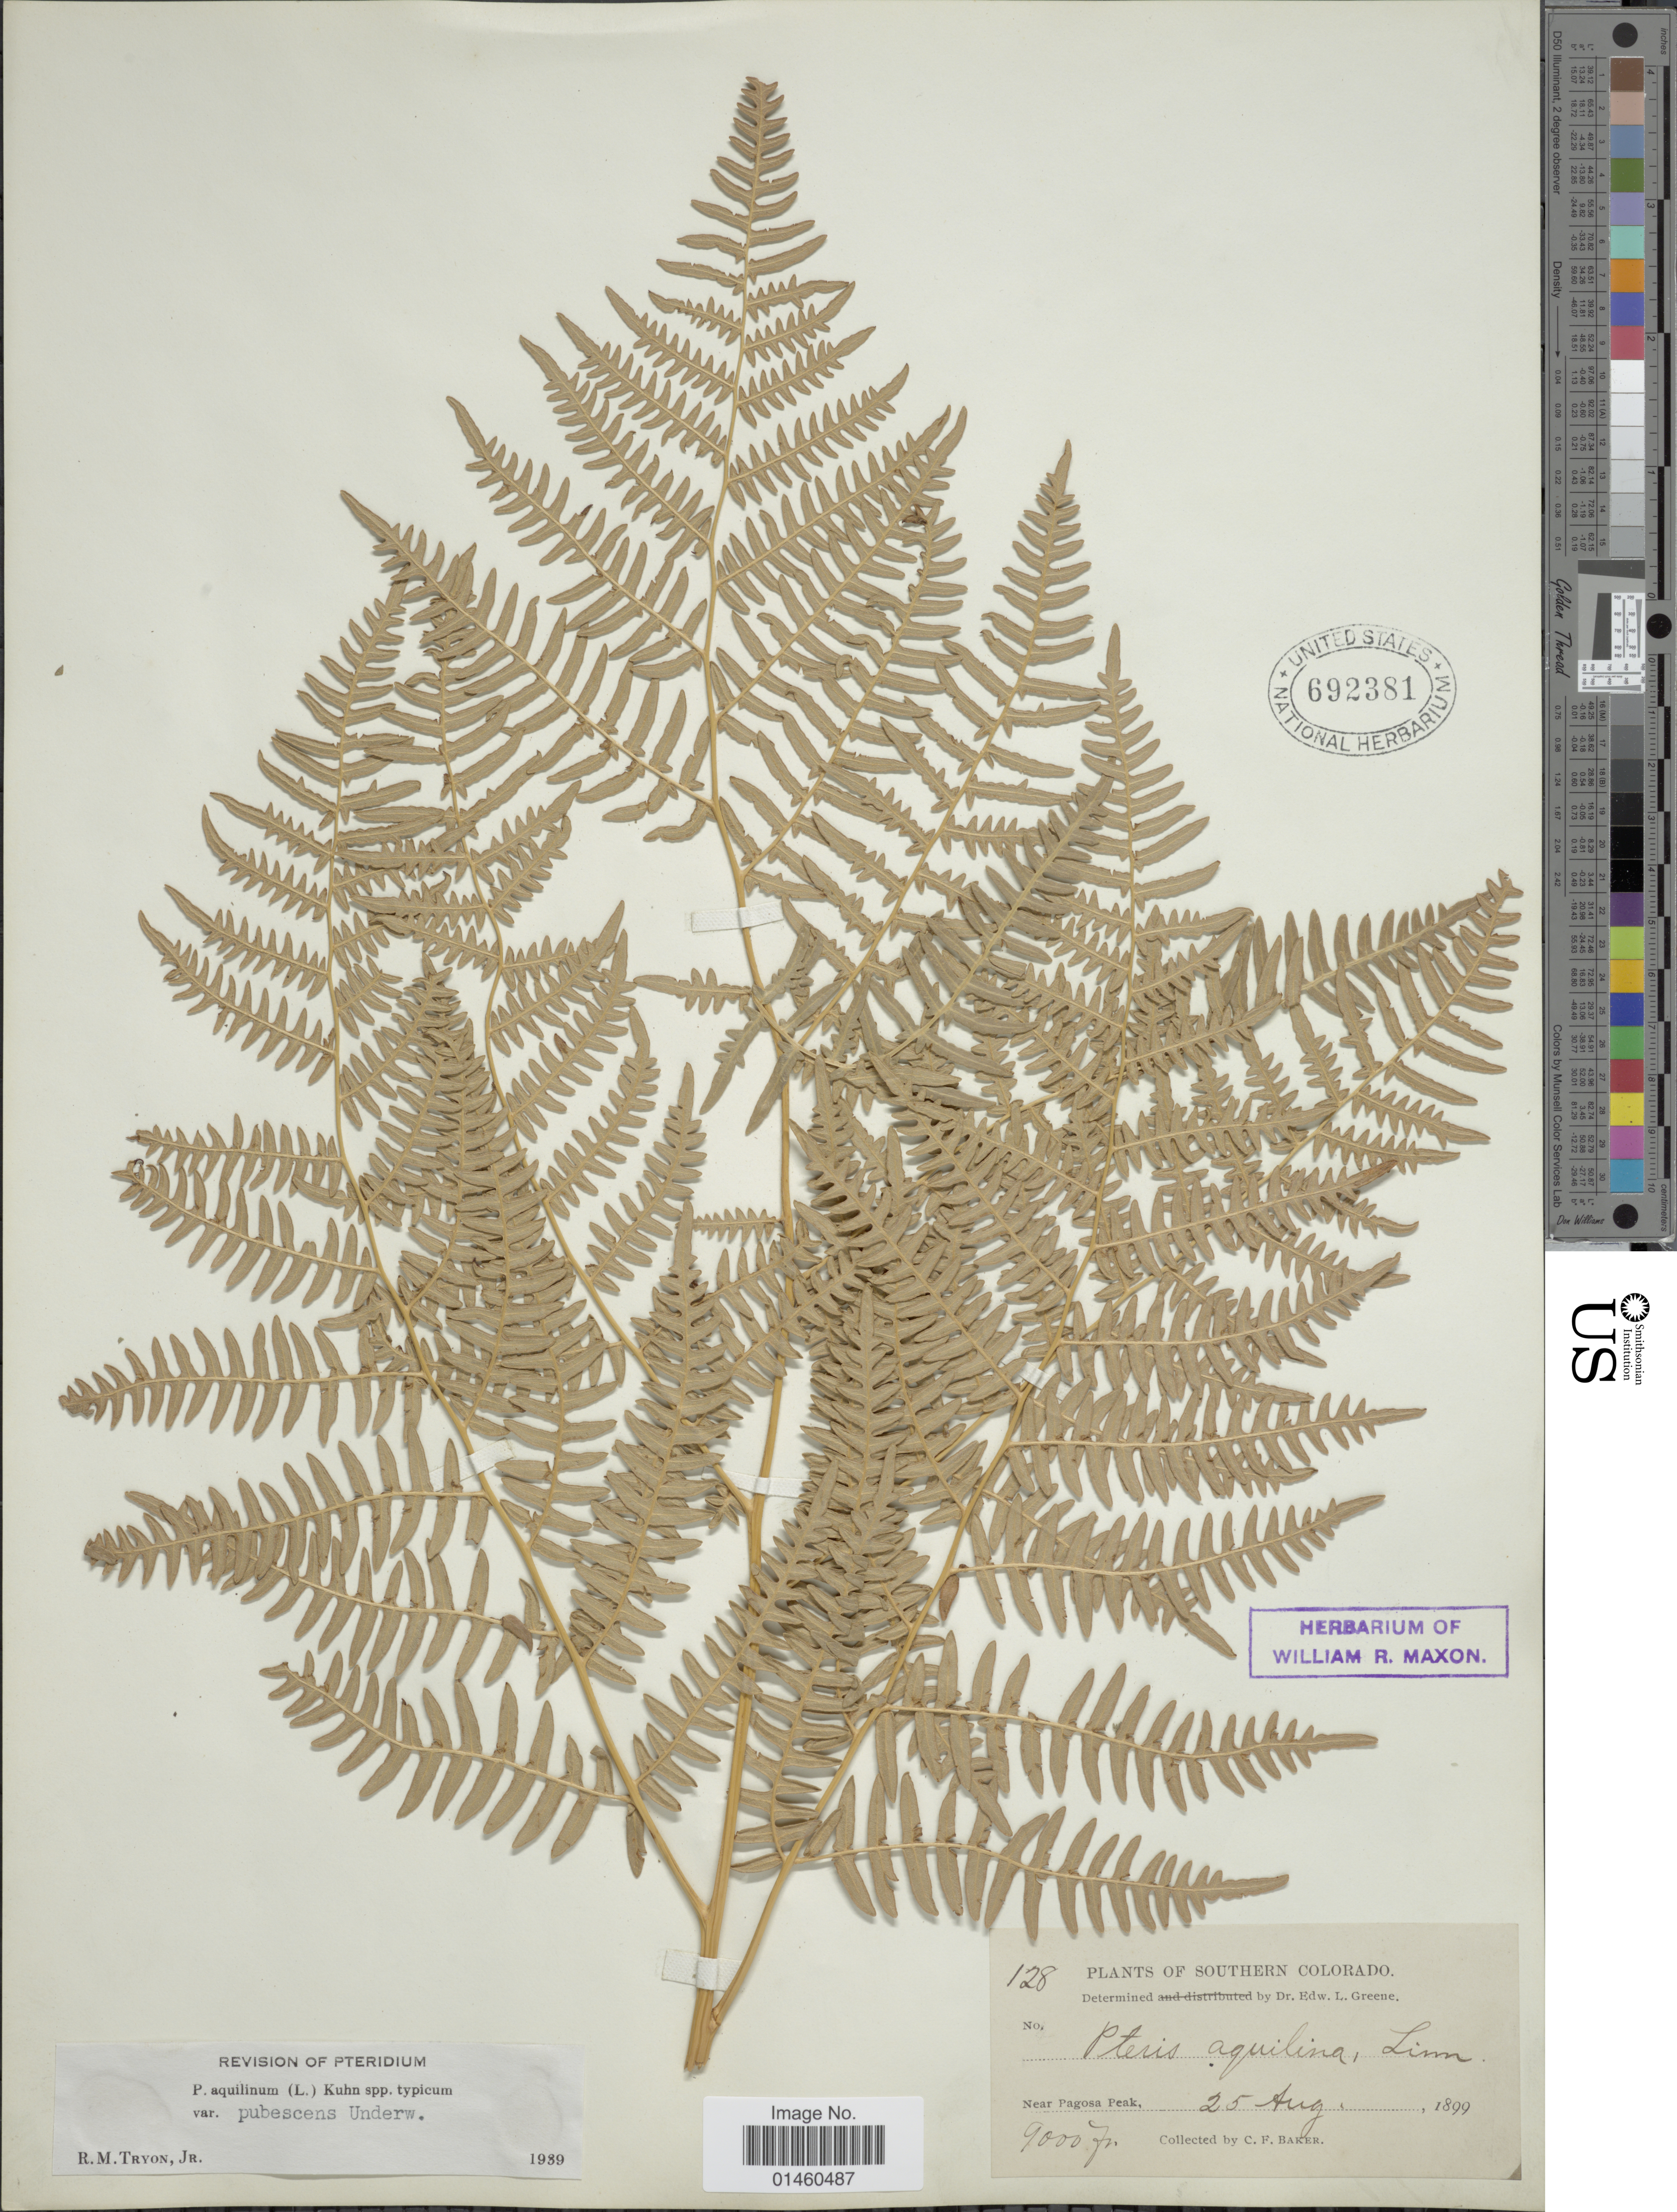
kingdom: Plantae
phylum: Tracheophyta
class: Polypodiopsida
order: Polypodiales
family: Dennstaedtiaceae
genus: Pteridium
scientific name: Pteridium pubescens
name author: (Underw.) Christenh.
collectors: C. F. Baker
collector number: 128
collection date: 1899-08-25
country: United States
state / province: Colorado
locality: Southern Colorado, Near Pagosa Peak.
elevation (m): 2743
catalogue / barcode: US 692381